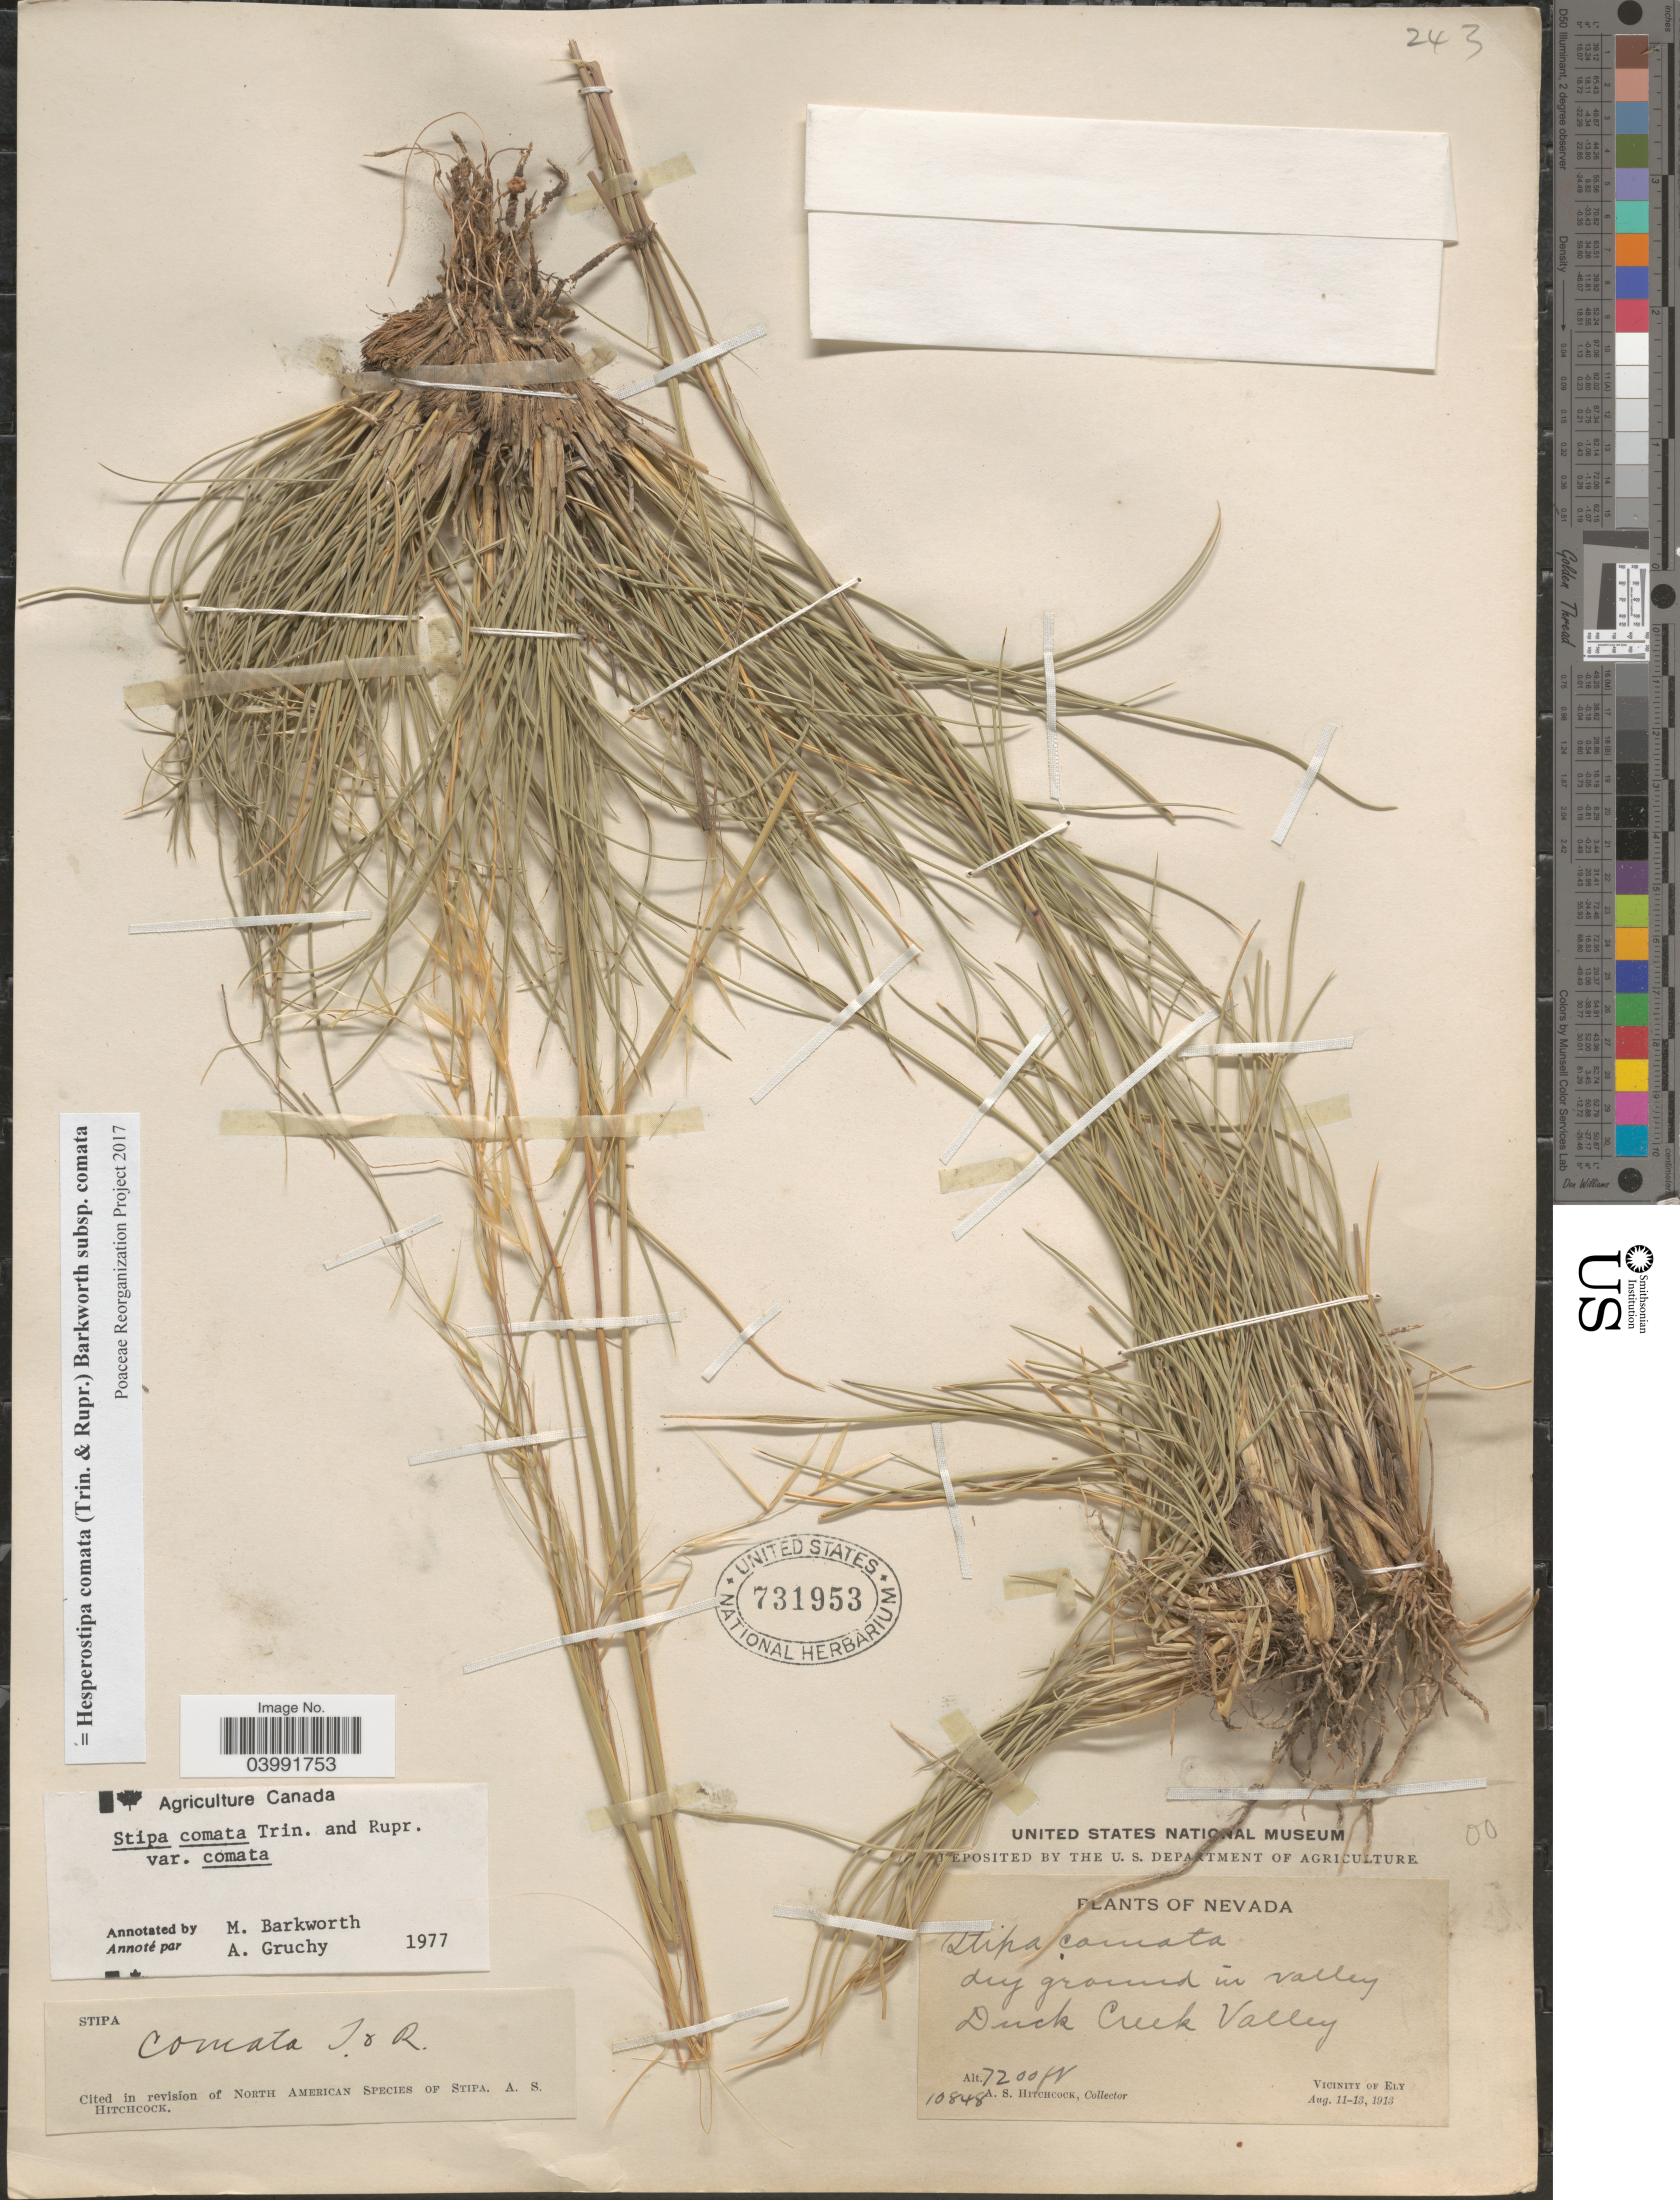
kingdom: Plantae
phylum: Tracheophyta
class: Liliopsida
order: Poales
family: Poaceae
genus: Hesperostipa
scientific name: Hesperostipa comata subsp. comata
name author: (Trin. & Rupr.) Barkworth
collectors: A. S. Hitchcock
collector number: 10848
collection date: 1913-08-11/1913-08-13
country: United States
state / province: Nevada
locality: Dry ground in valley. Duck Creek Valley. Vicinity of Ely.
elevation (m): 2195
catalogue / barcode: US 731953